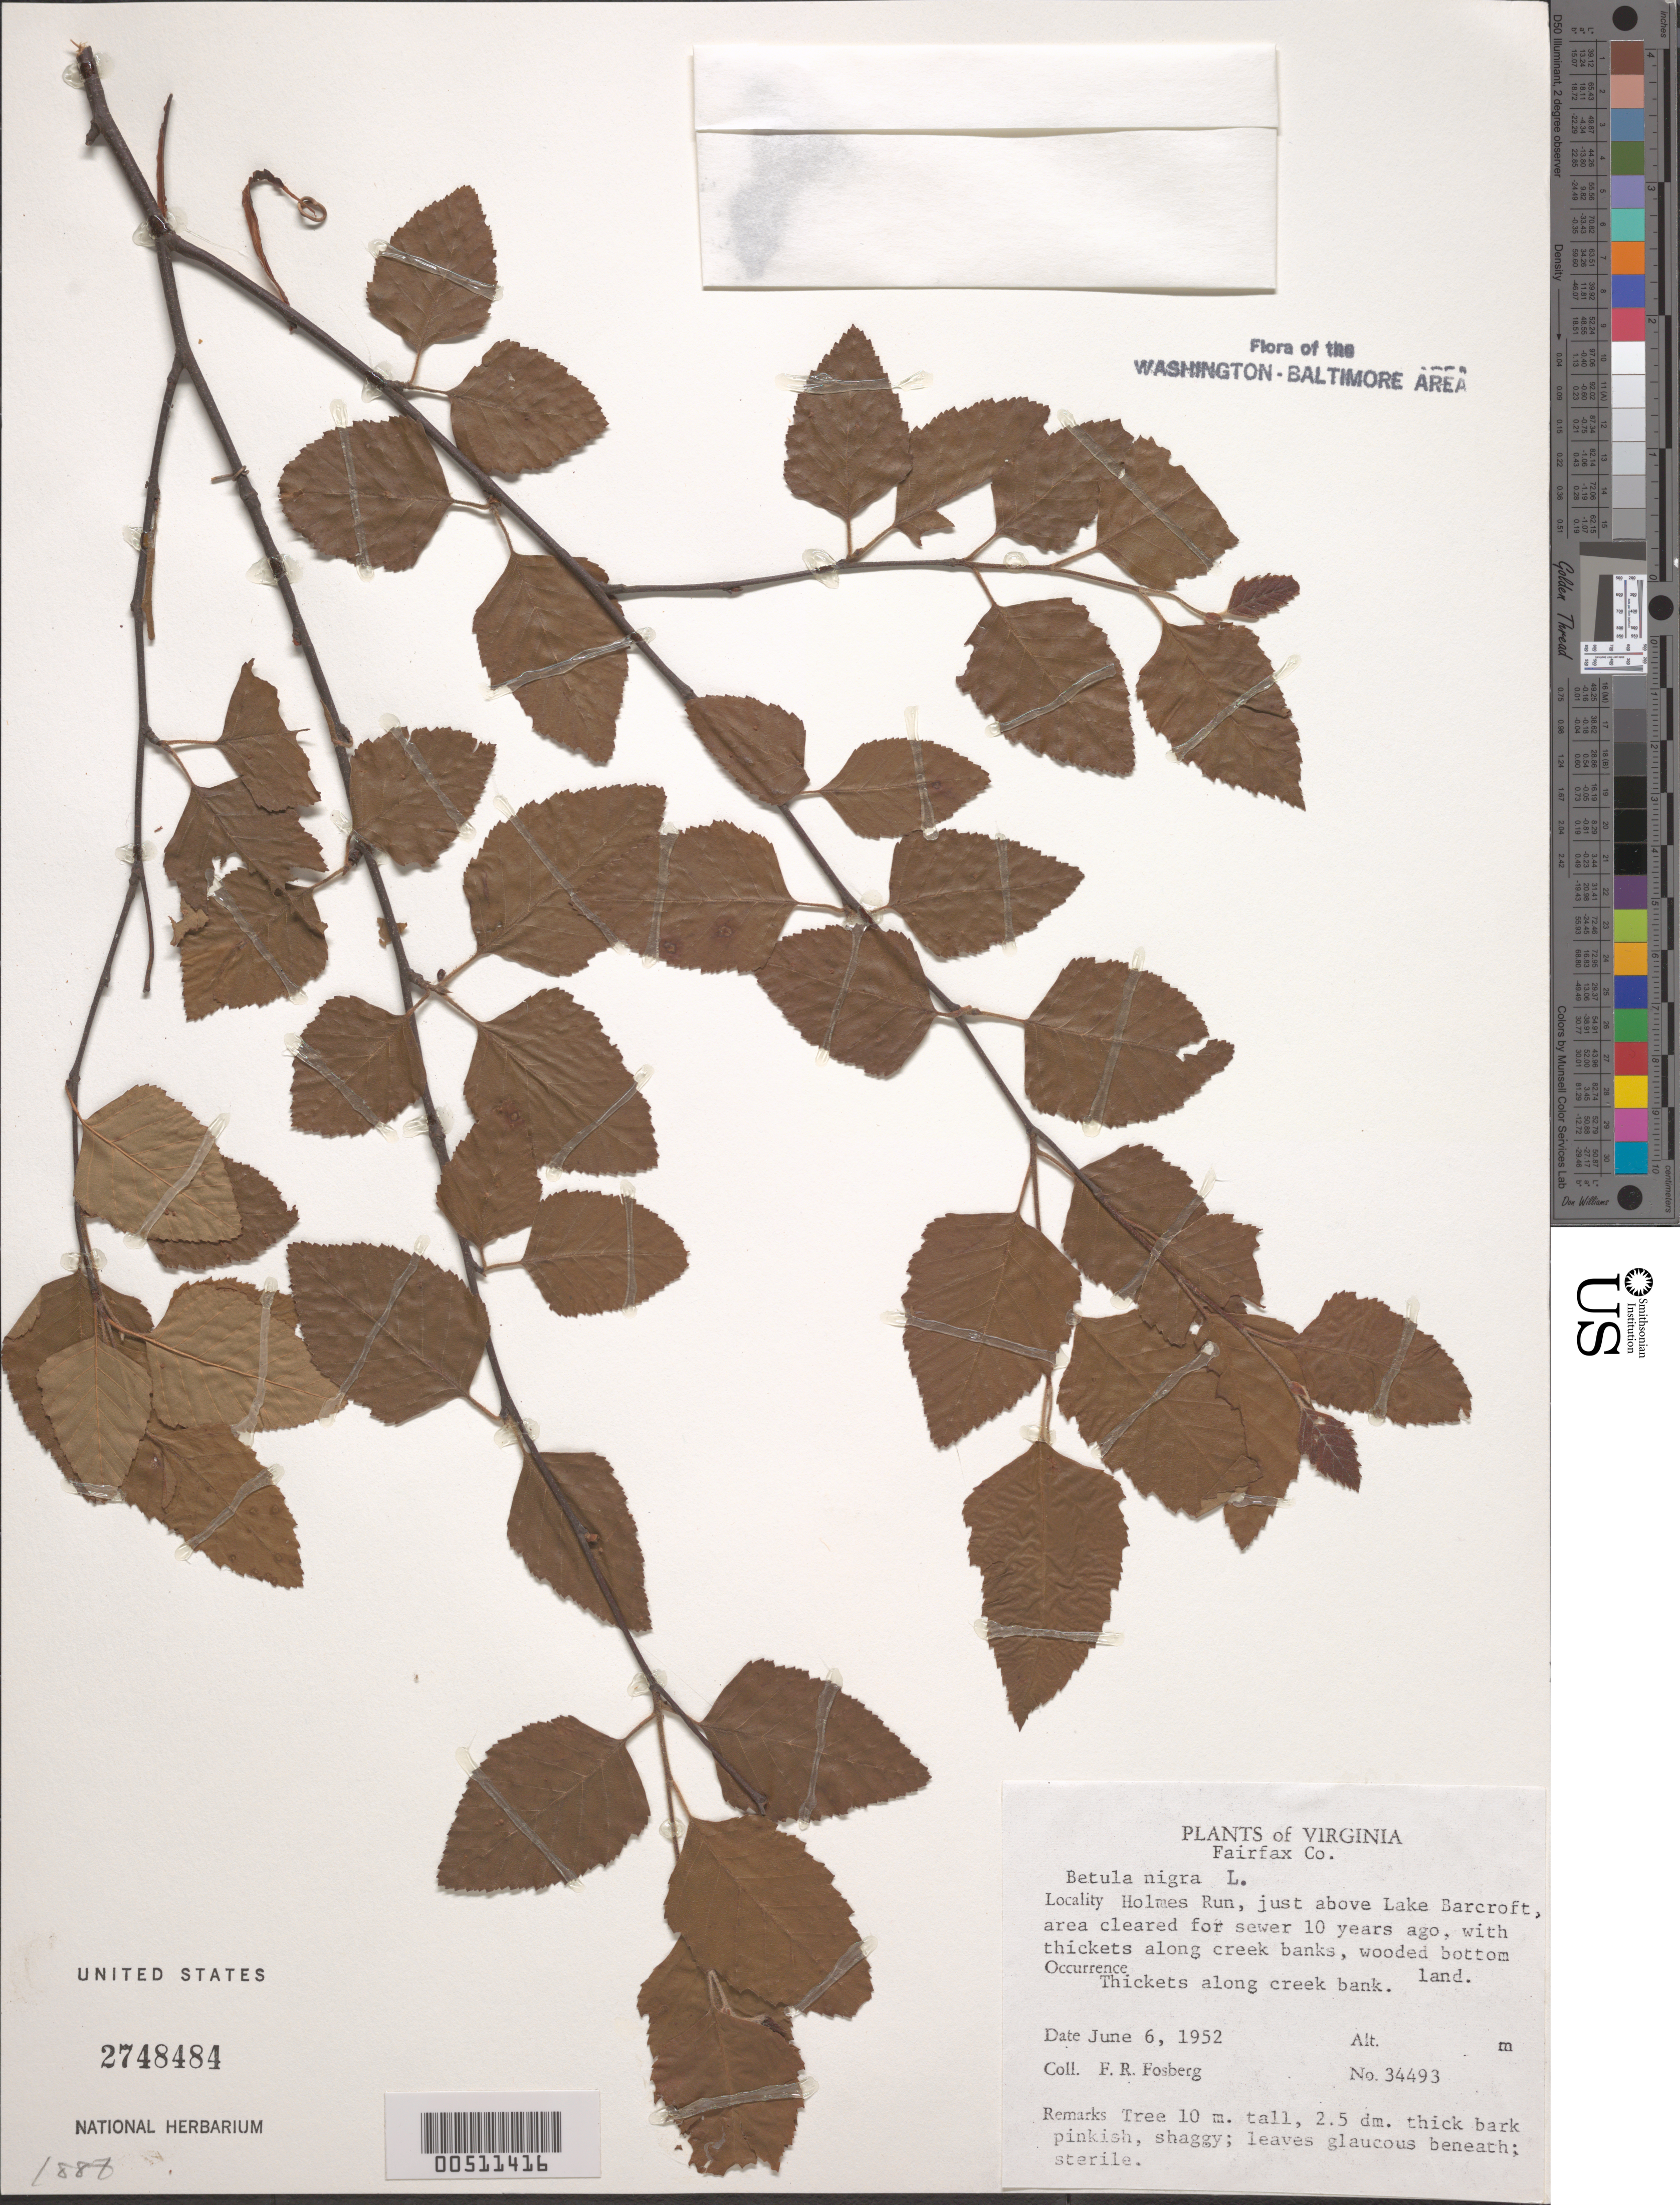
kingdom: Plantae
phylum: Tracheophyta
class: Magnoliopsida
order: Fagales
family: Betulaceae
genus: Betula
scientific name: Betula nigra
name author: L.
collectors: F. R. Fosberg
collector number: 34493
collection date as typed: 06 Jun 1952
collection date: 1952-06-06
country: United States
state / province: Virginia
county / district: Fairfax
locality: Holmes Run, above Lake Barcroft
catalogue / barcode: US 2748484